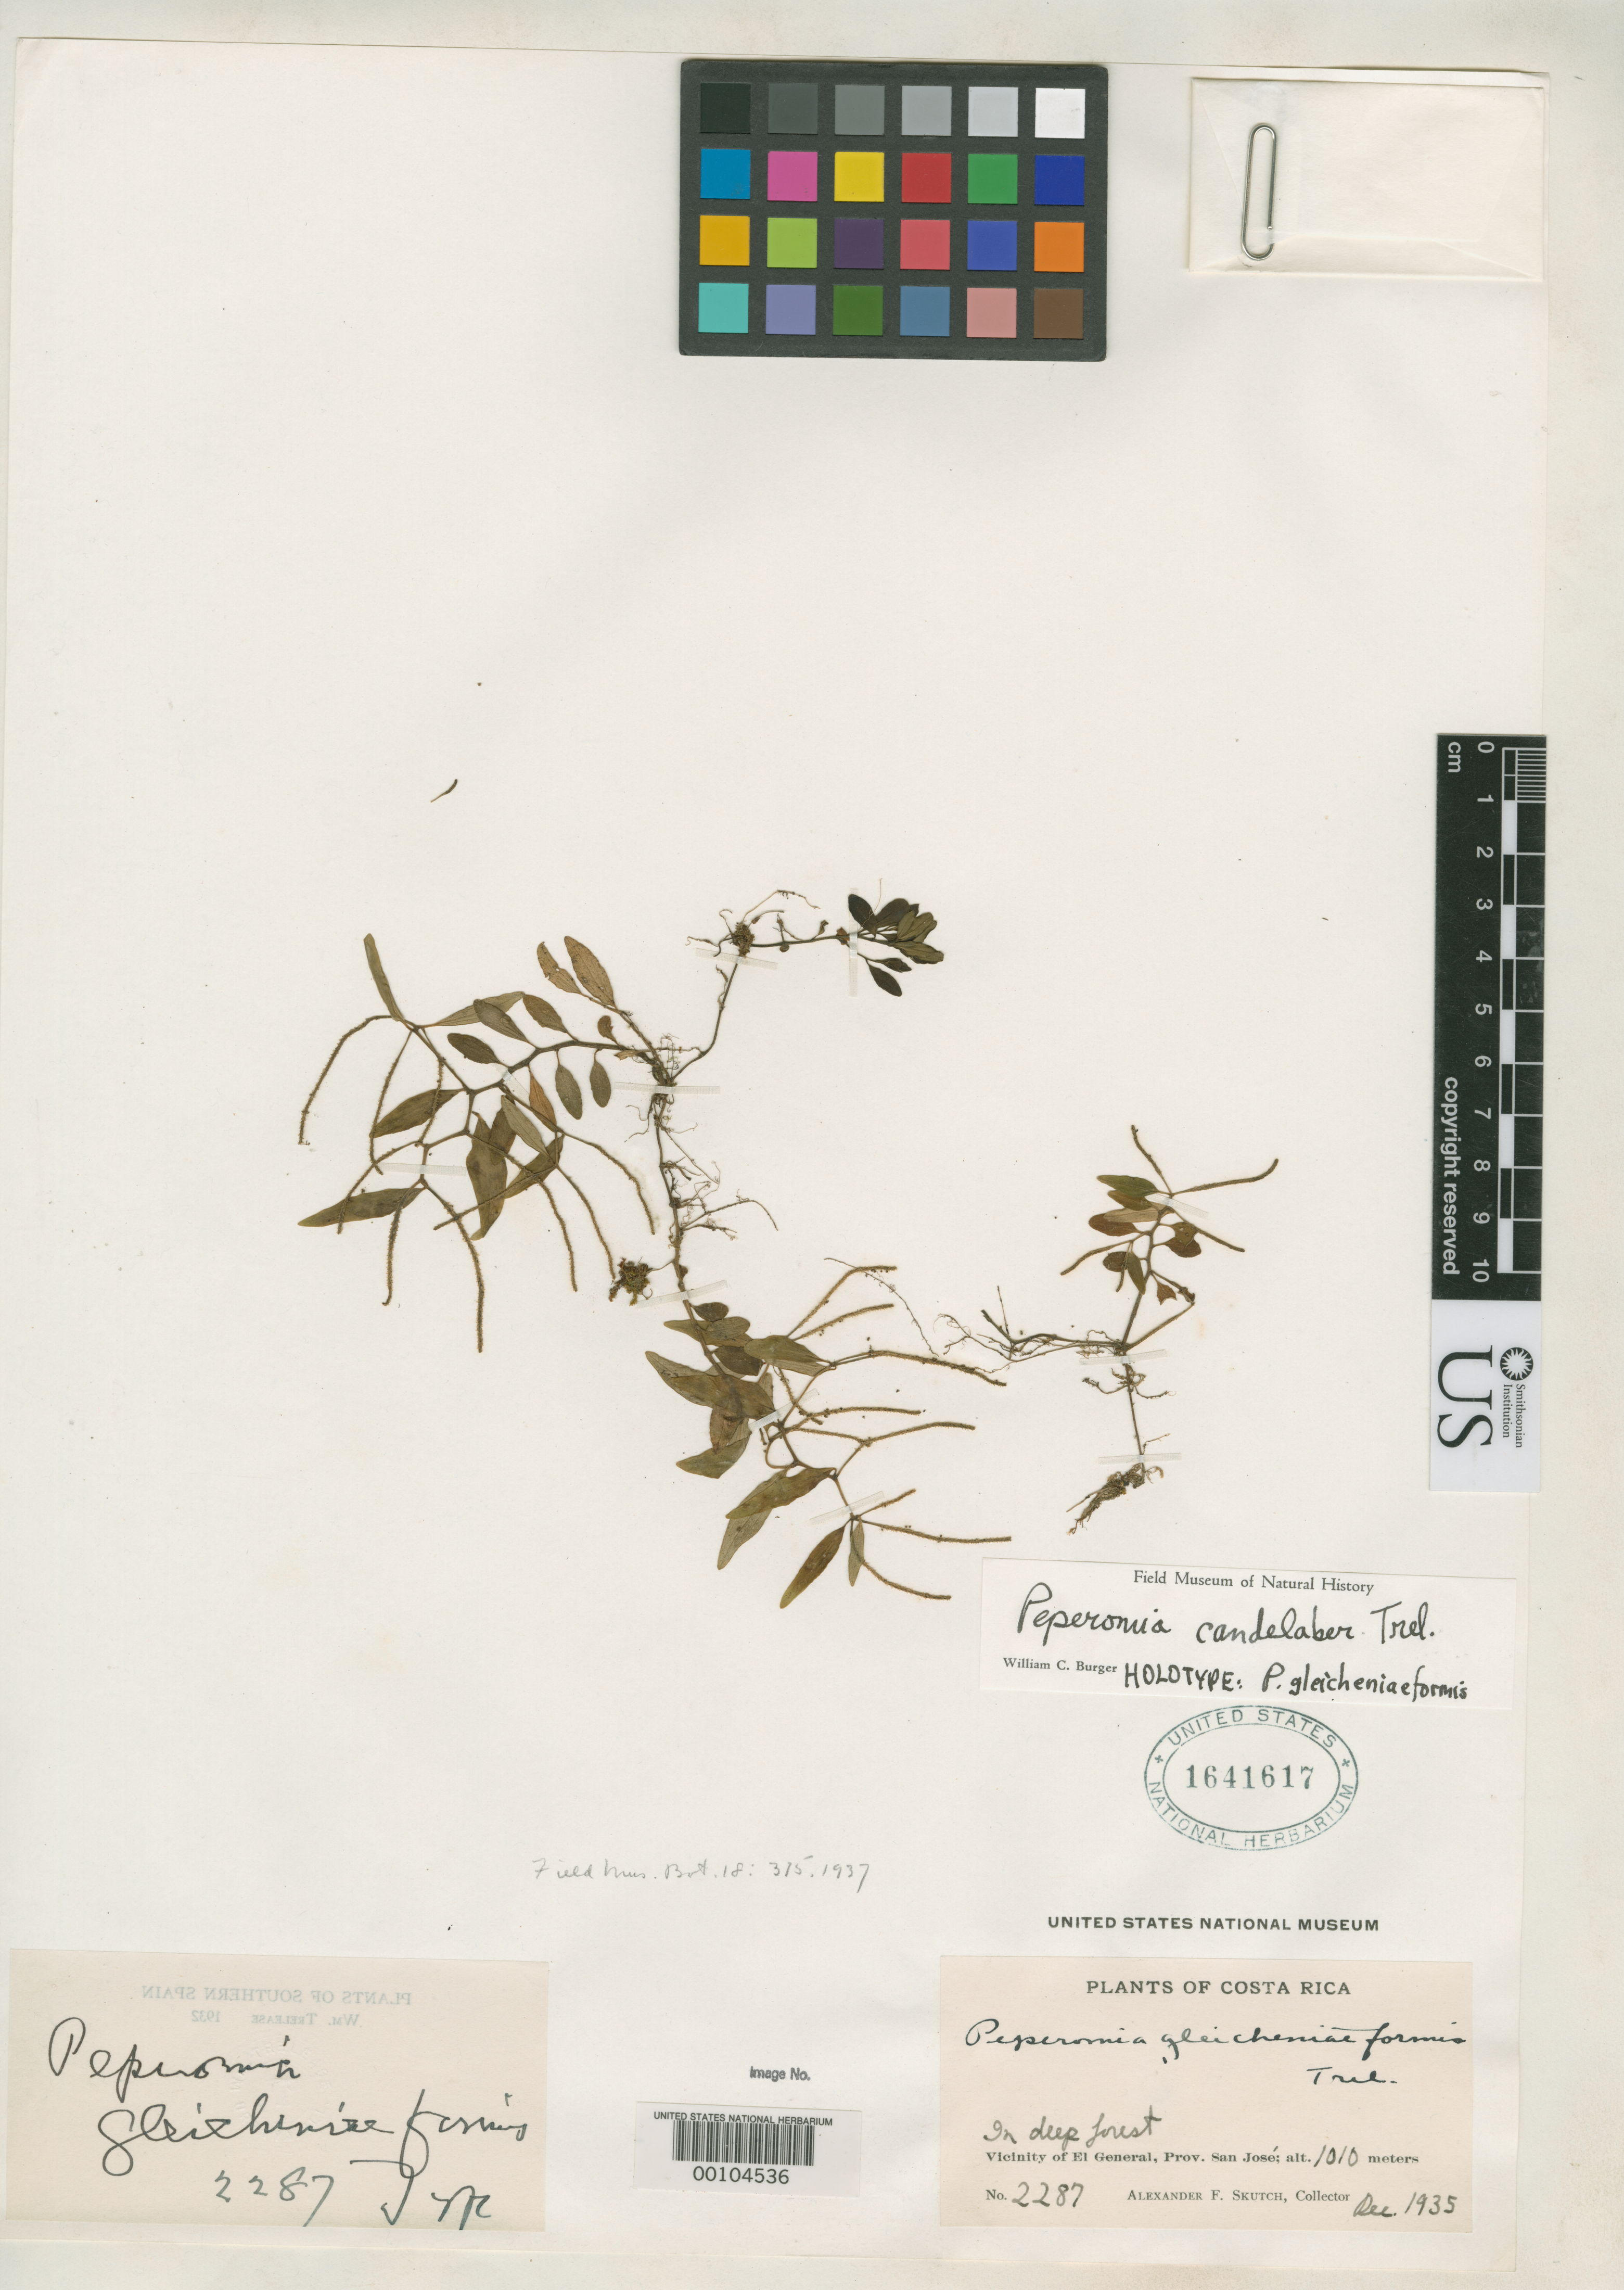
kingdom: Plantae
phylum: Tracheophyta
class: Magnoliopsida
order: Piperales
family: Piperaceae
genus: Peperomia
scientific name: Peperomia gleicheniaeformis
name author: Trel.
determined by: Jiménez, José Estaban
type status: Holotype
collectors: A. F. Skutch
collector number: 2287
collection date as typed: Dec 1935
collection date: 1935-12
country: Costa Rica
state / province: San José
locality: El General vicinity.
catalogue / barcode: US 1641617